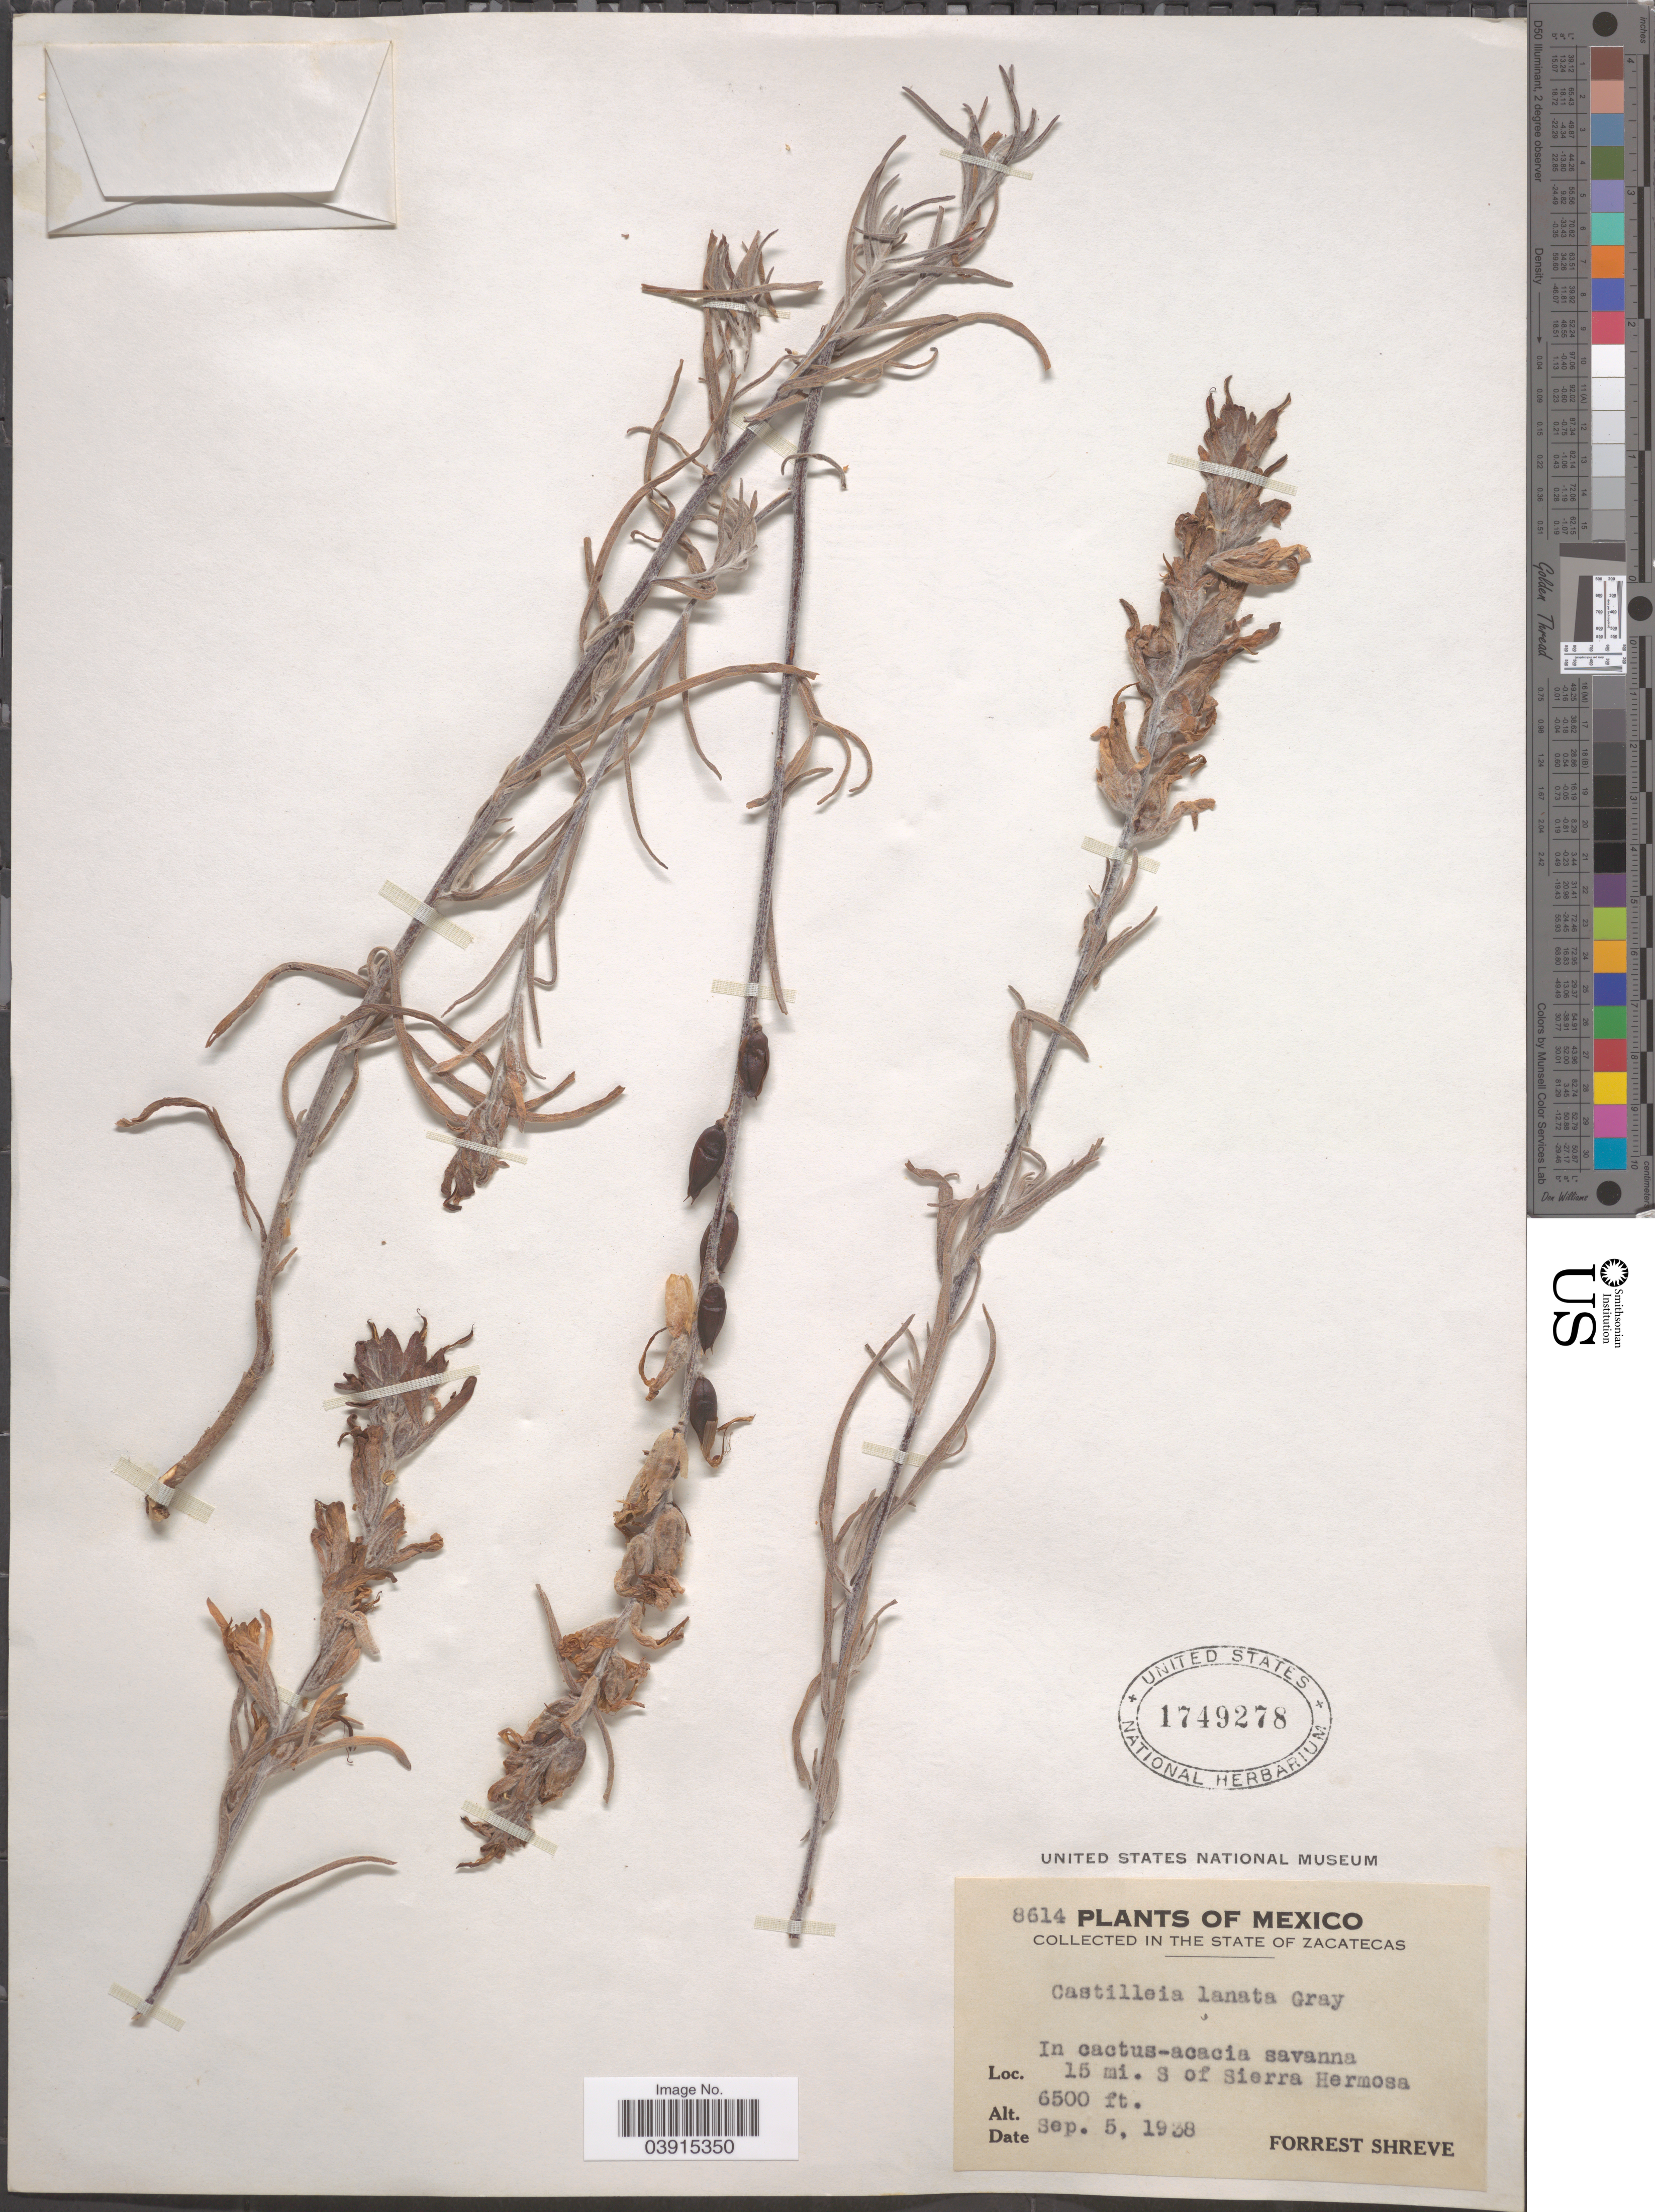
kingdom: Plantae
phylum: Tracheophyta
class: Magnoliopsida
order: Lamiales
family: Orobanchaceae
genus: Castilleja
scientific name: Castilleja lanata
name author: A. Gray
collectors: F. Shreve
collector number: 8614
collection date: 1938-09-05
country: Mexico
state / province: Zacatecas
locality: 15 mi. S of Sierra Hermosa.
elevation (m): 1981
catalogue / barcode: US 1749278